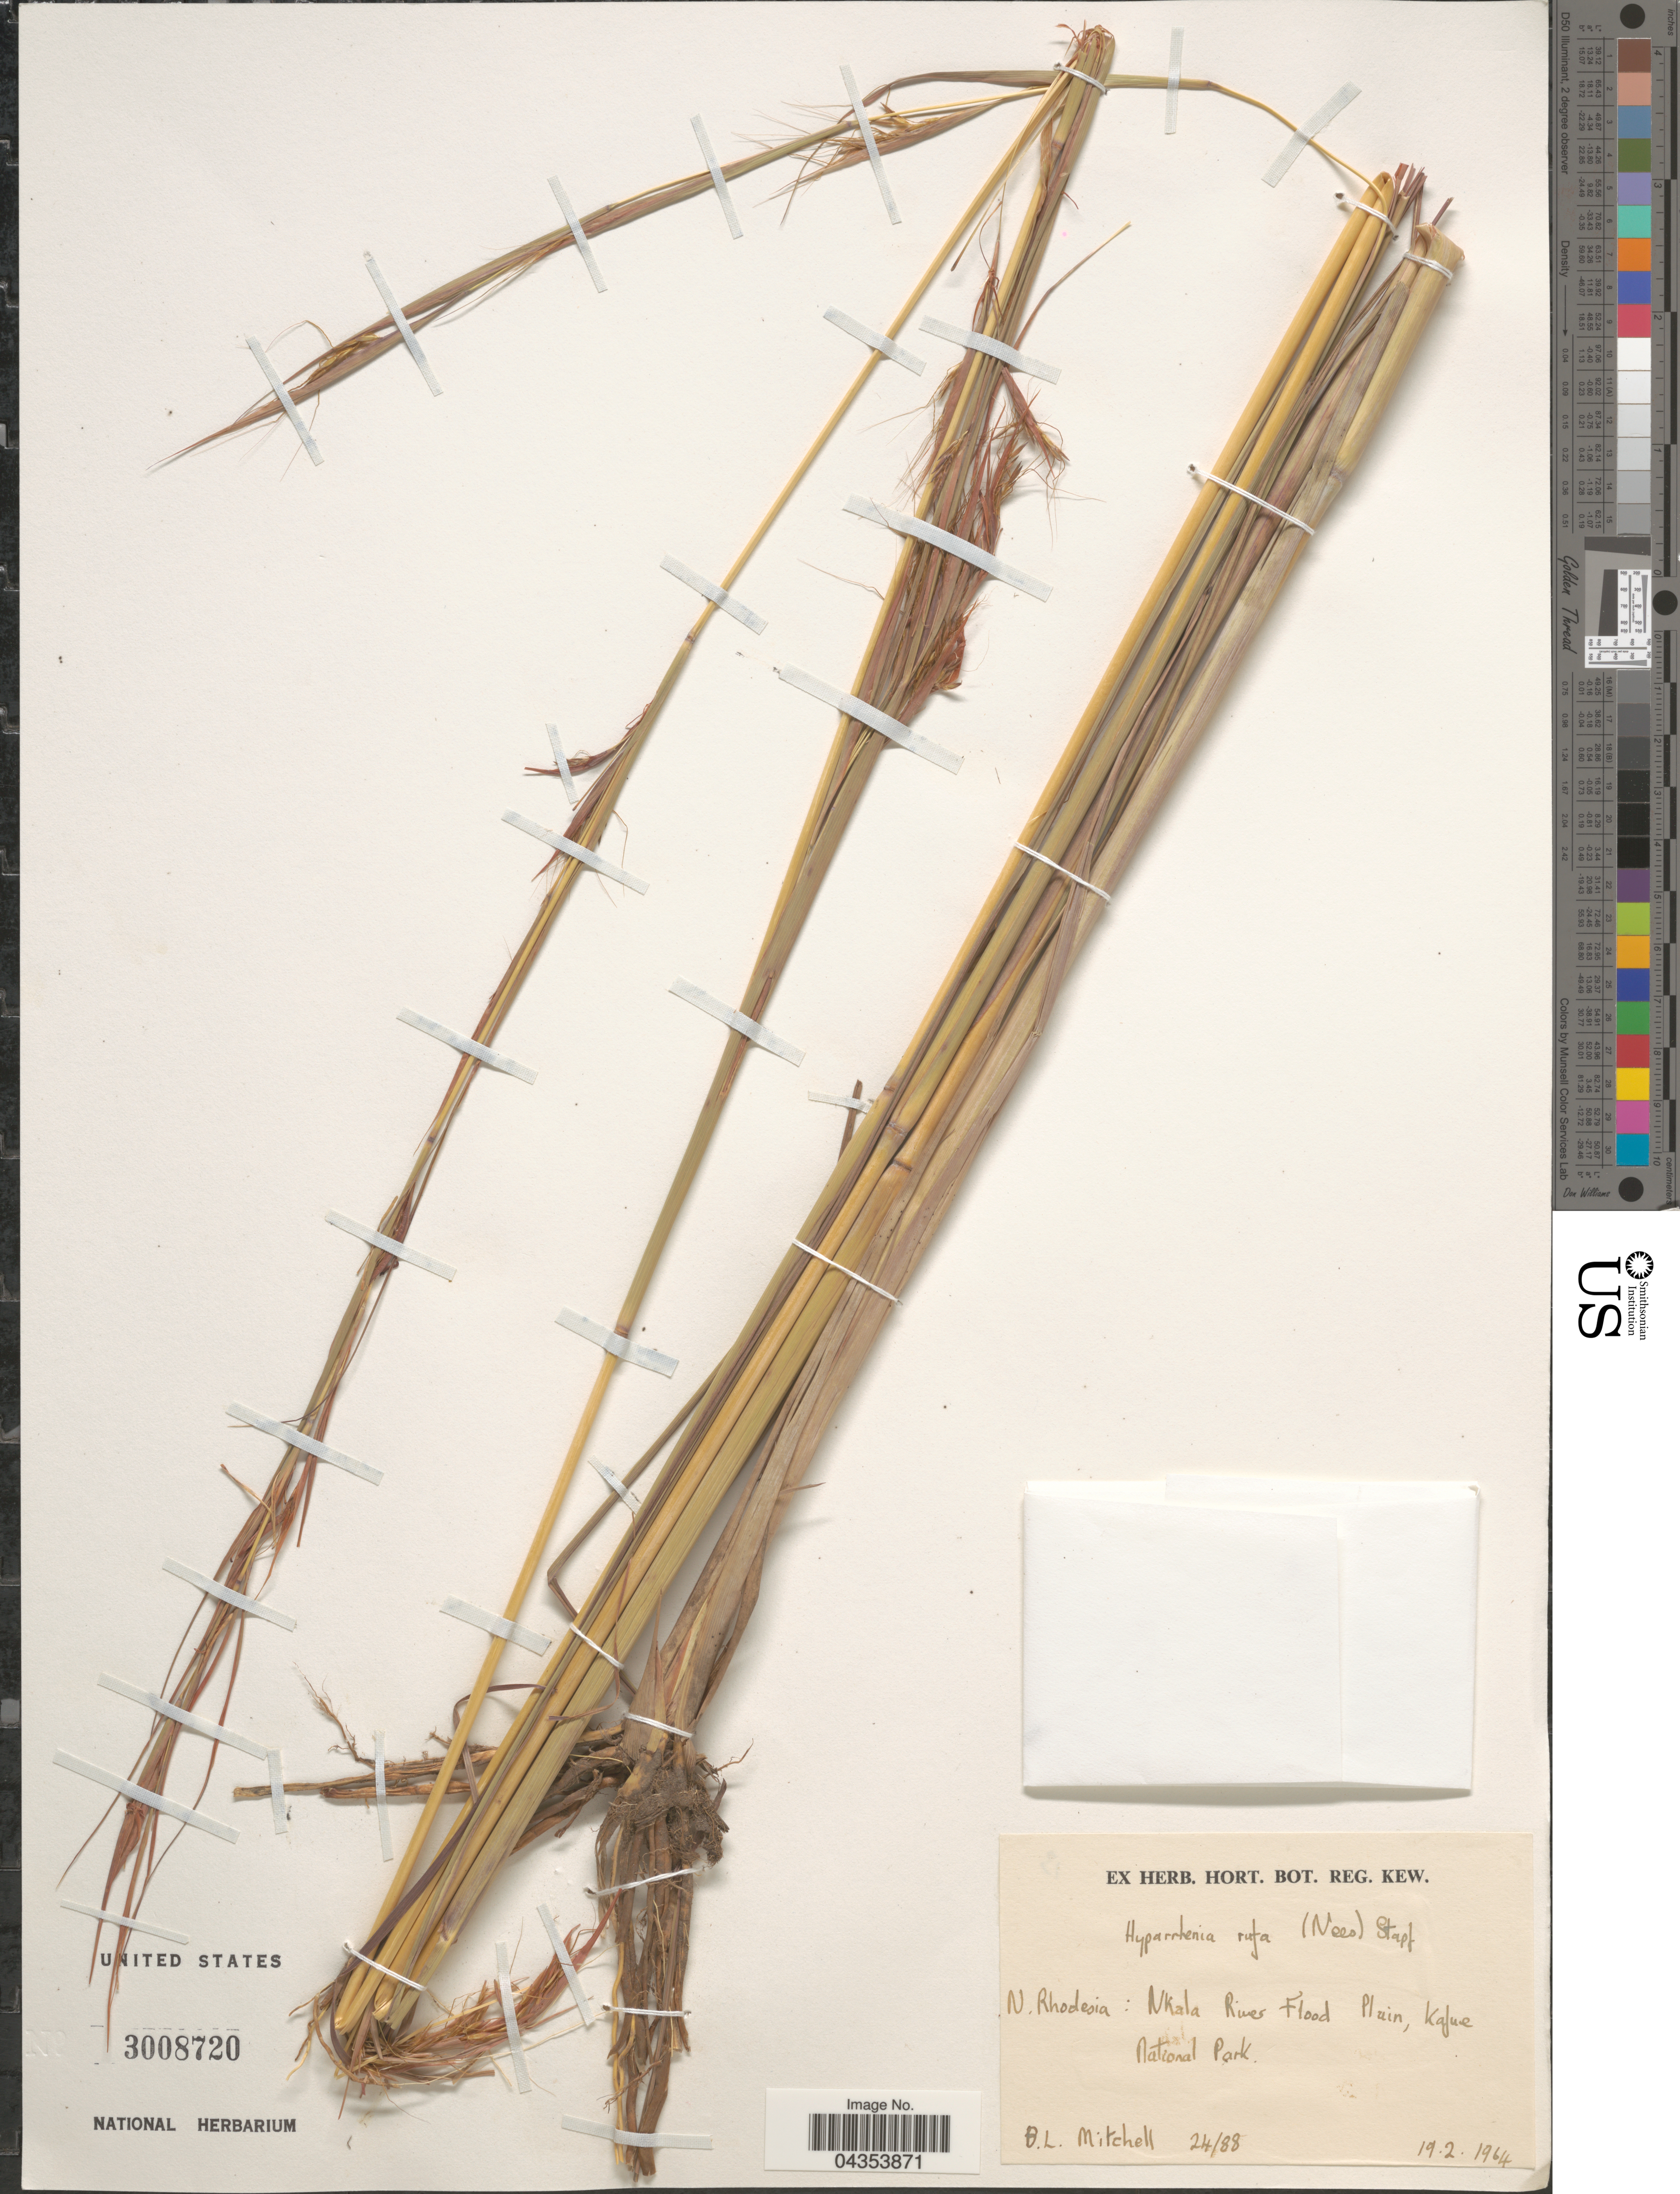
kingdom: Plantae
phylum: Tracheophyta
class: Liliopsida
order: Poales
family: Poaceae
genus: Hyparrhenia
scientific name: Hyparrhenia rufa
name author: (Nees) Stapf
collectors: B. Mitchell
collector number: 24/88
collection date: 1964-02-19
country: Zambia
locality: N. Rhodesia: Nkala River Flood Plain, Kafue National Park.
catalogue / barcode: US 3008720